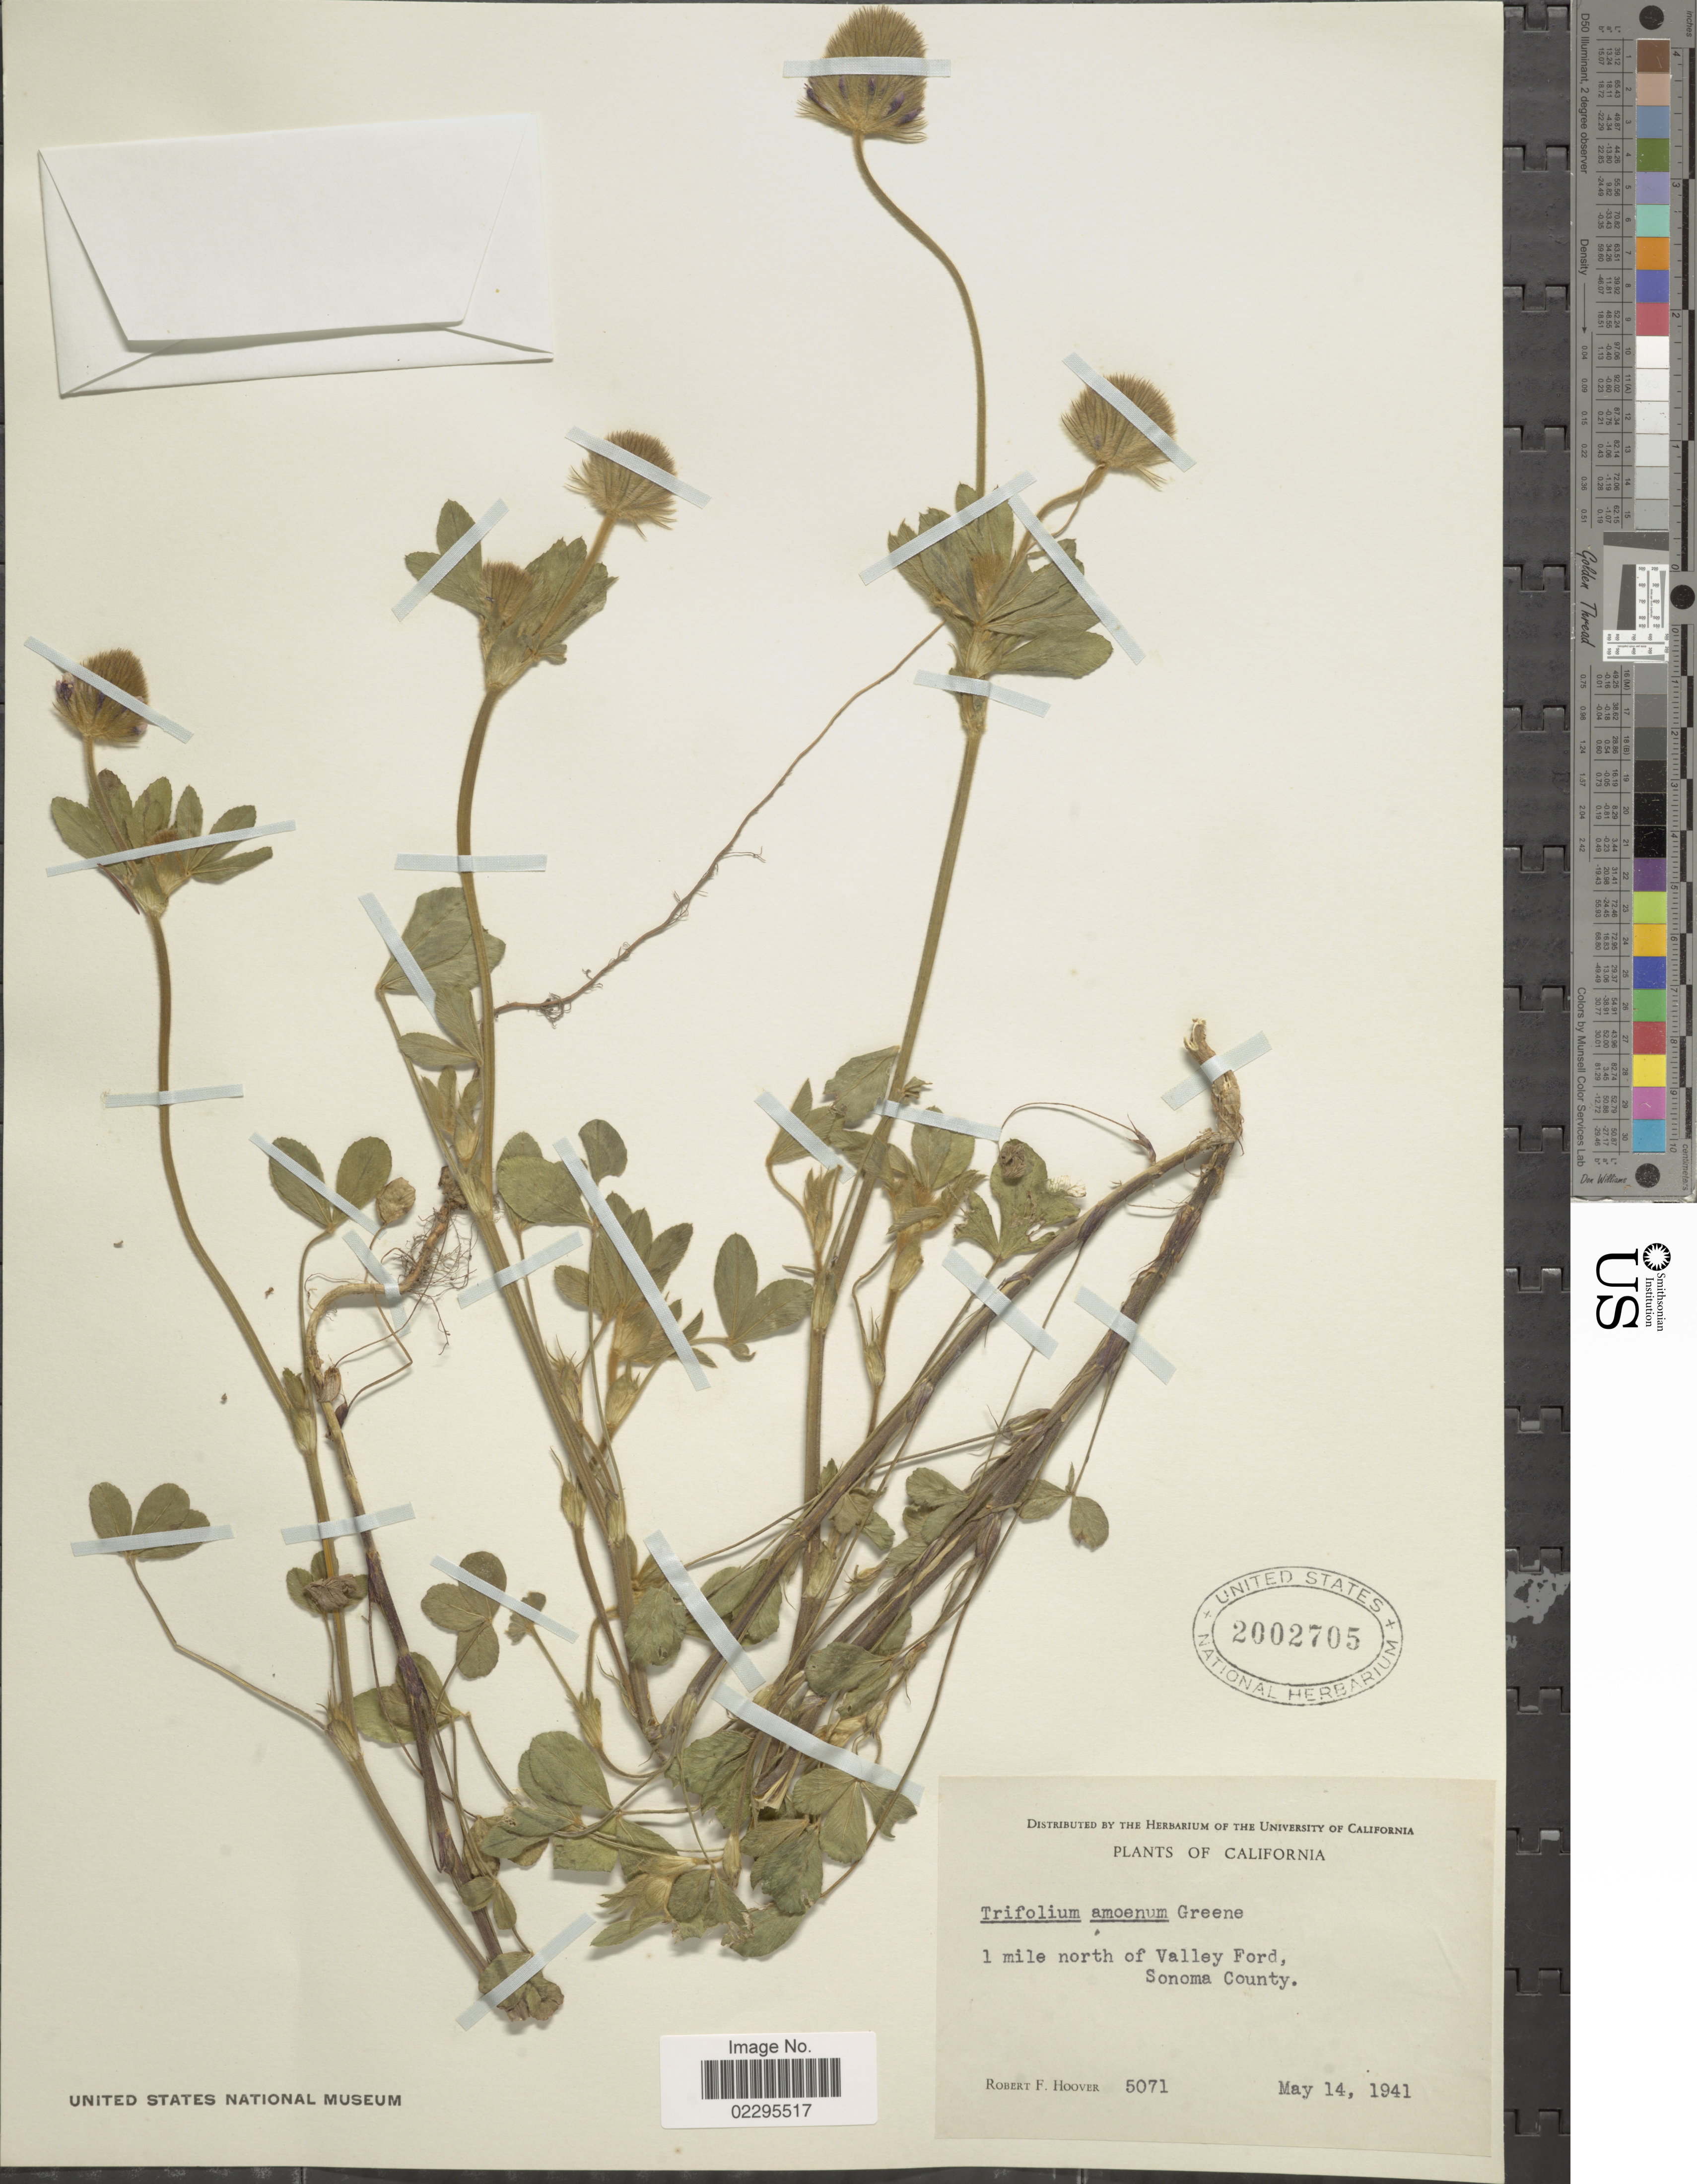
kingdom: Plantae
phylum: Tracheophyta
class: Magnoliopsida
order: Fabales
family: Fabaceae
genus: Trifolium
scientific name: Trifolium amoenum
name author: Greene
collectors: R. F. Hoover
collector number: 5071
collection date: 1941-05-14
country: United States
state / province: California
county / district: Sonoma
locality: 1 mile north of Valley Ford, Sonoma County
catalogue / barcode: US 2002705